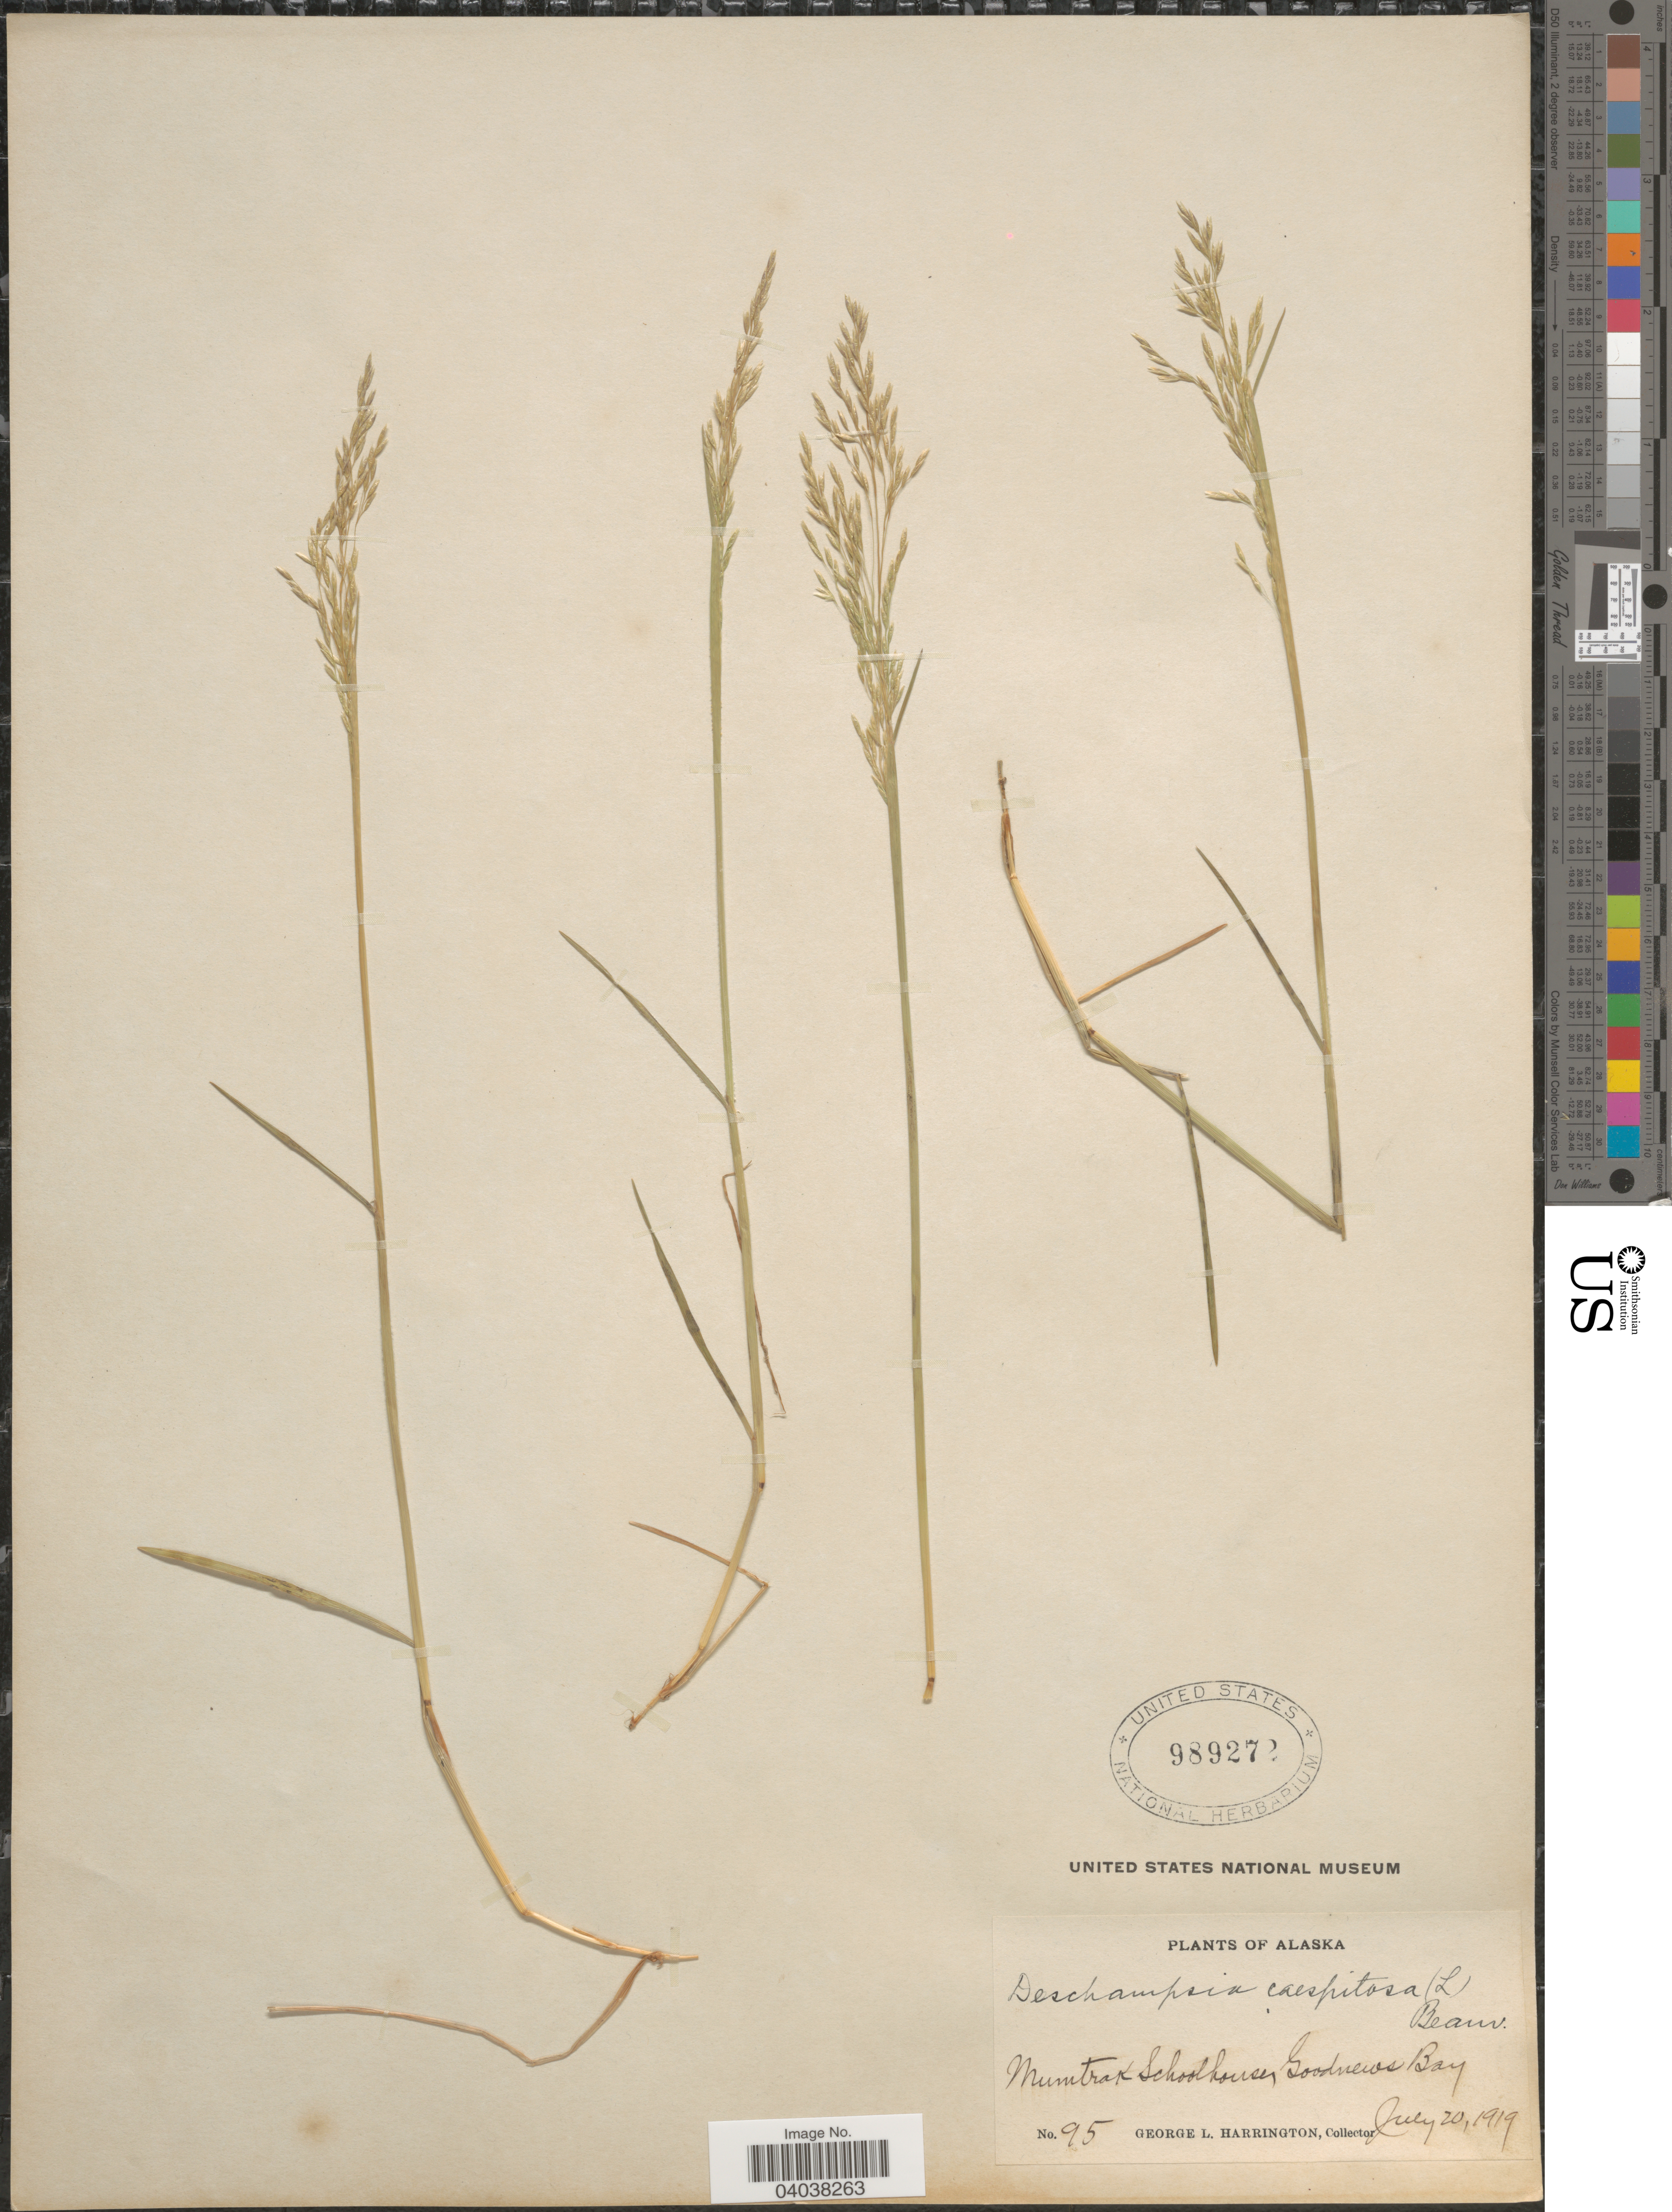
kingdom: Plantae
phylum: Tracheophyta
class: Liliopsida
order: Poales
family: Poaceae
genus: Deschampsia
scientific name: Deschampsia cespitosa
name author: (L.) P. Beauv.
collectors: G. Harrington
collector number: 95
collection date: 1919-07-20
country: United States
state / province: Alaska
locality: Mumtrak Schoolhouse, Goodnews Bay.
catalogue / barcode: US 989272